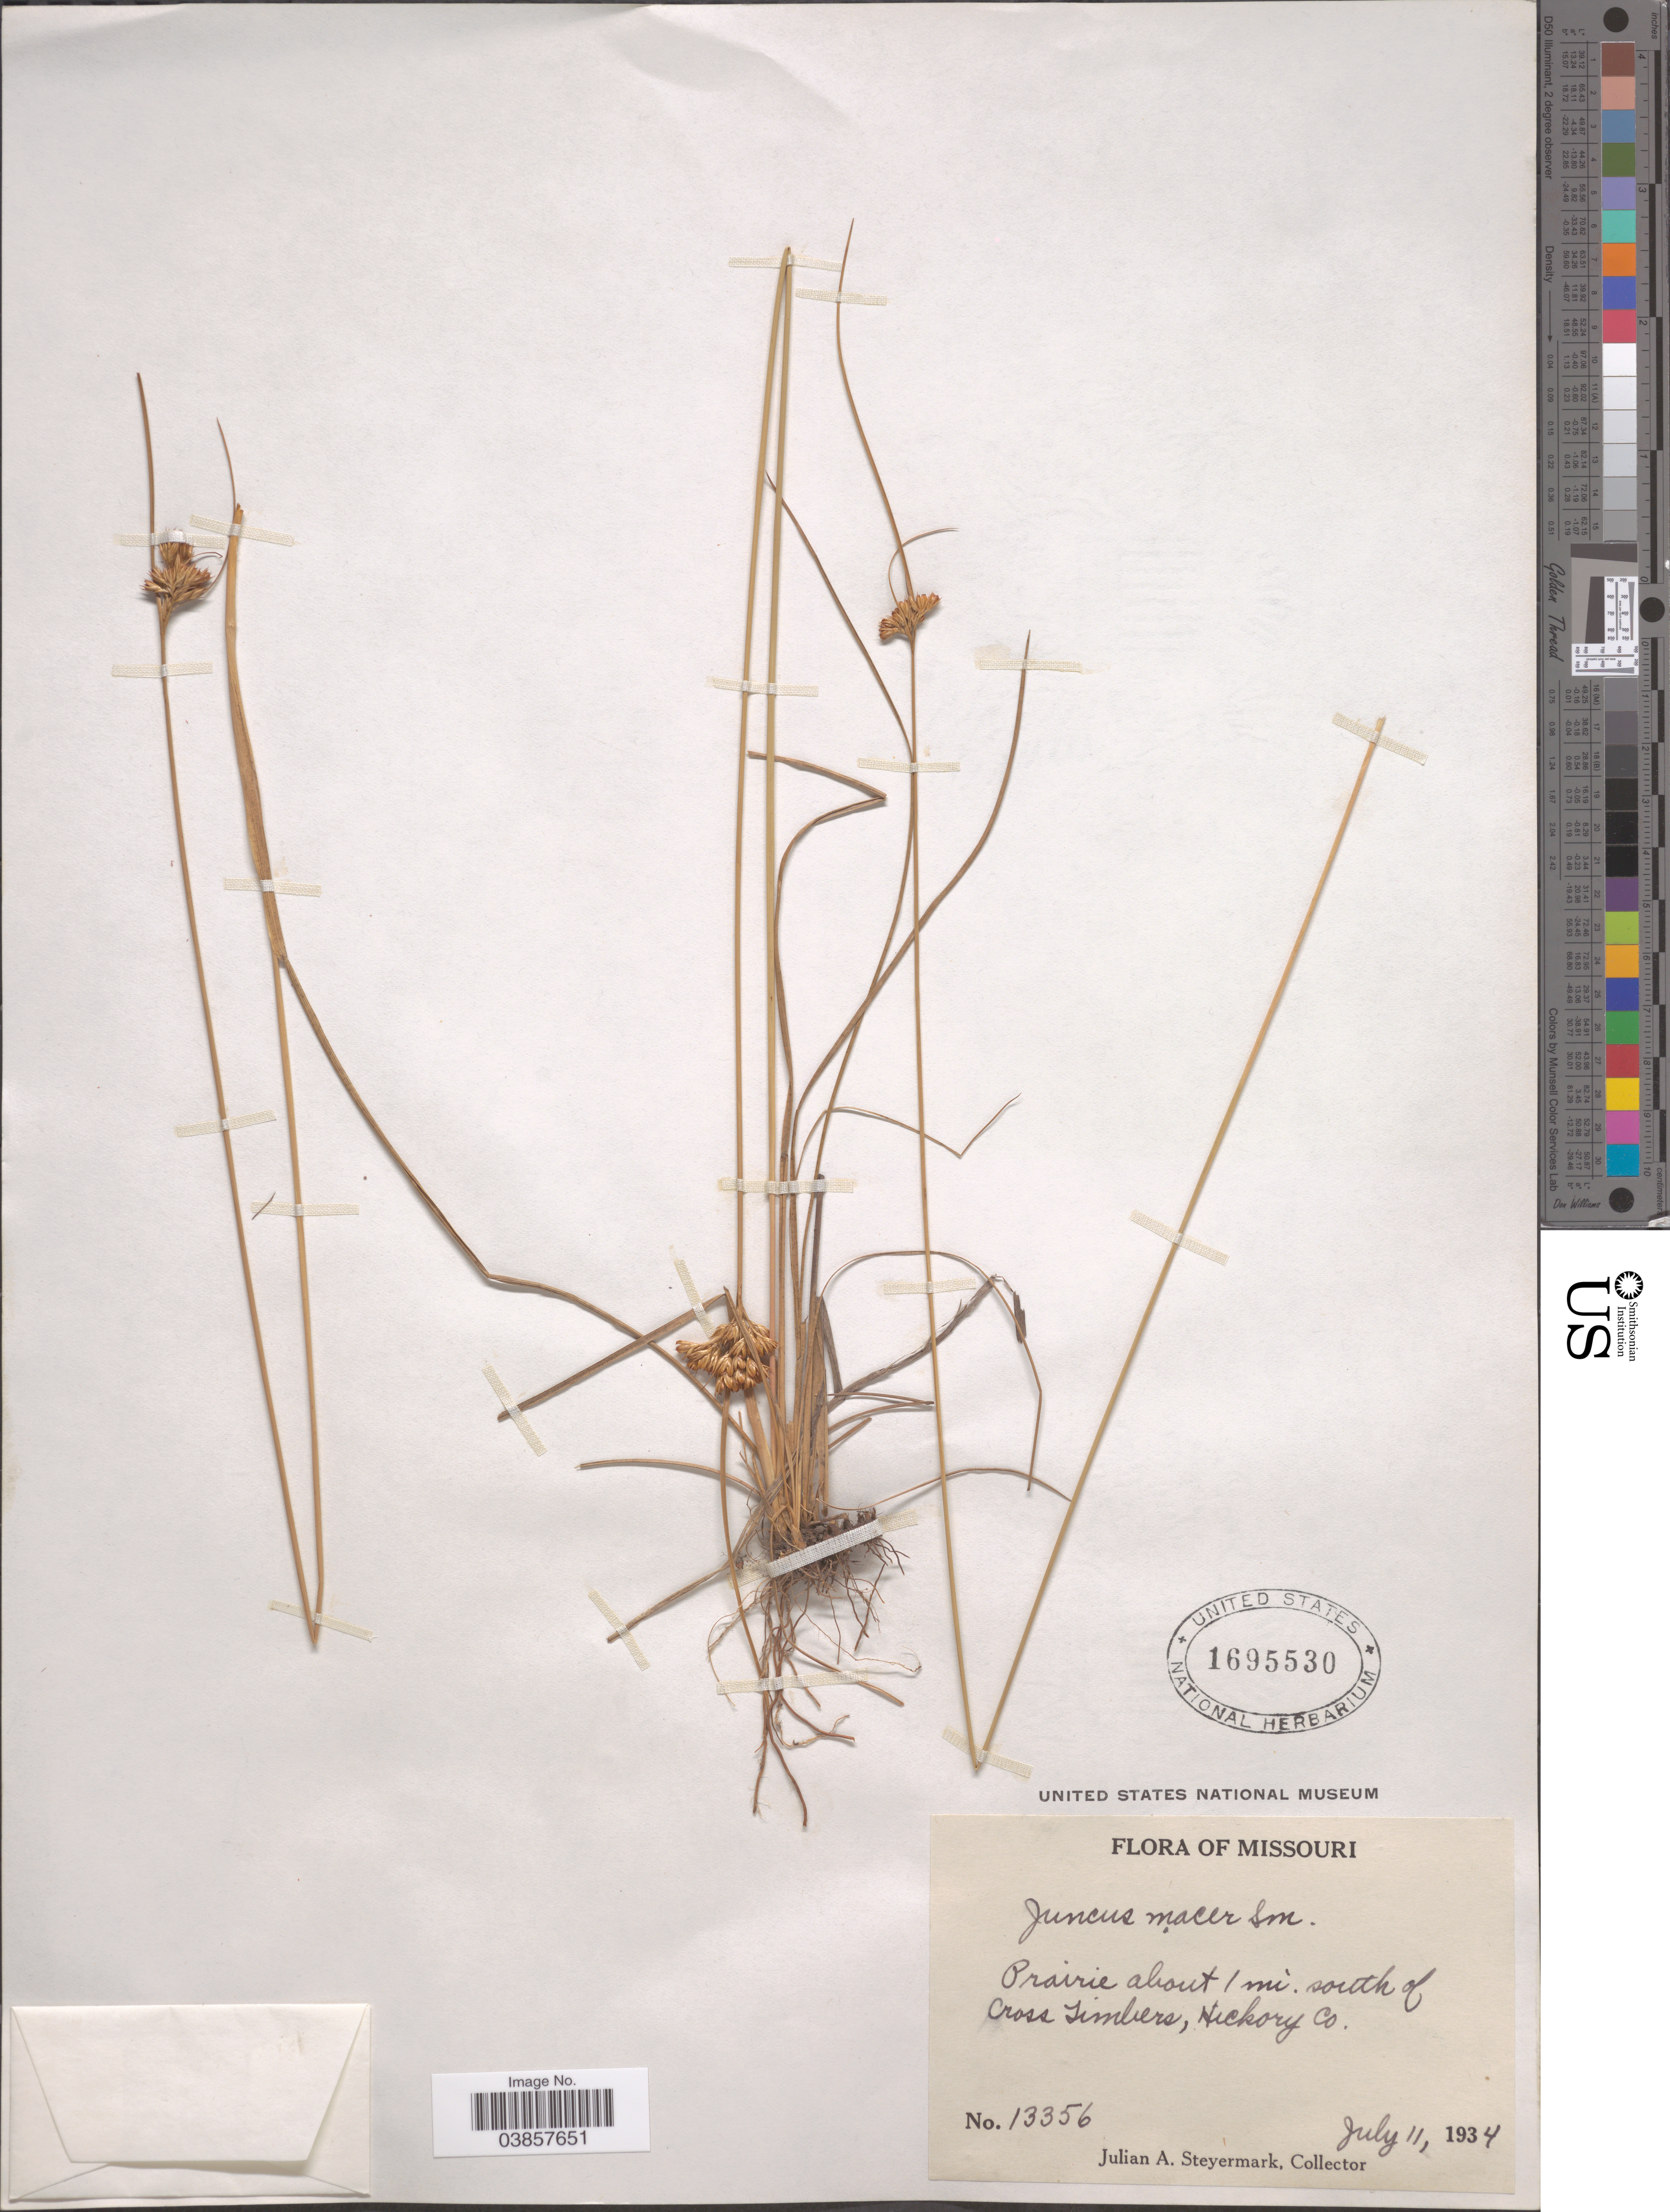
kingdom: Plantae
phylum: Tracheophyta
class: Liliopsida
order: Poales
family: Juncaceae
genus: Juncus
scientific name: Juncus tenuis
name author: Willd.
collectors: J. Steyermark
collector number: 13356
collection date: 1934-07-11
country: United States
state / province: Missouri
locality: Prairie about 1 mi. south of Cross Timbers, Hickory Co.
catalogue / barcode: US 1695530